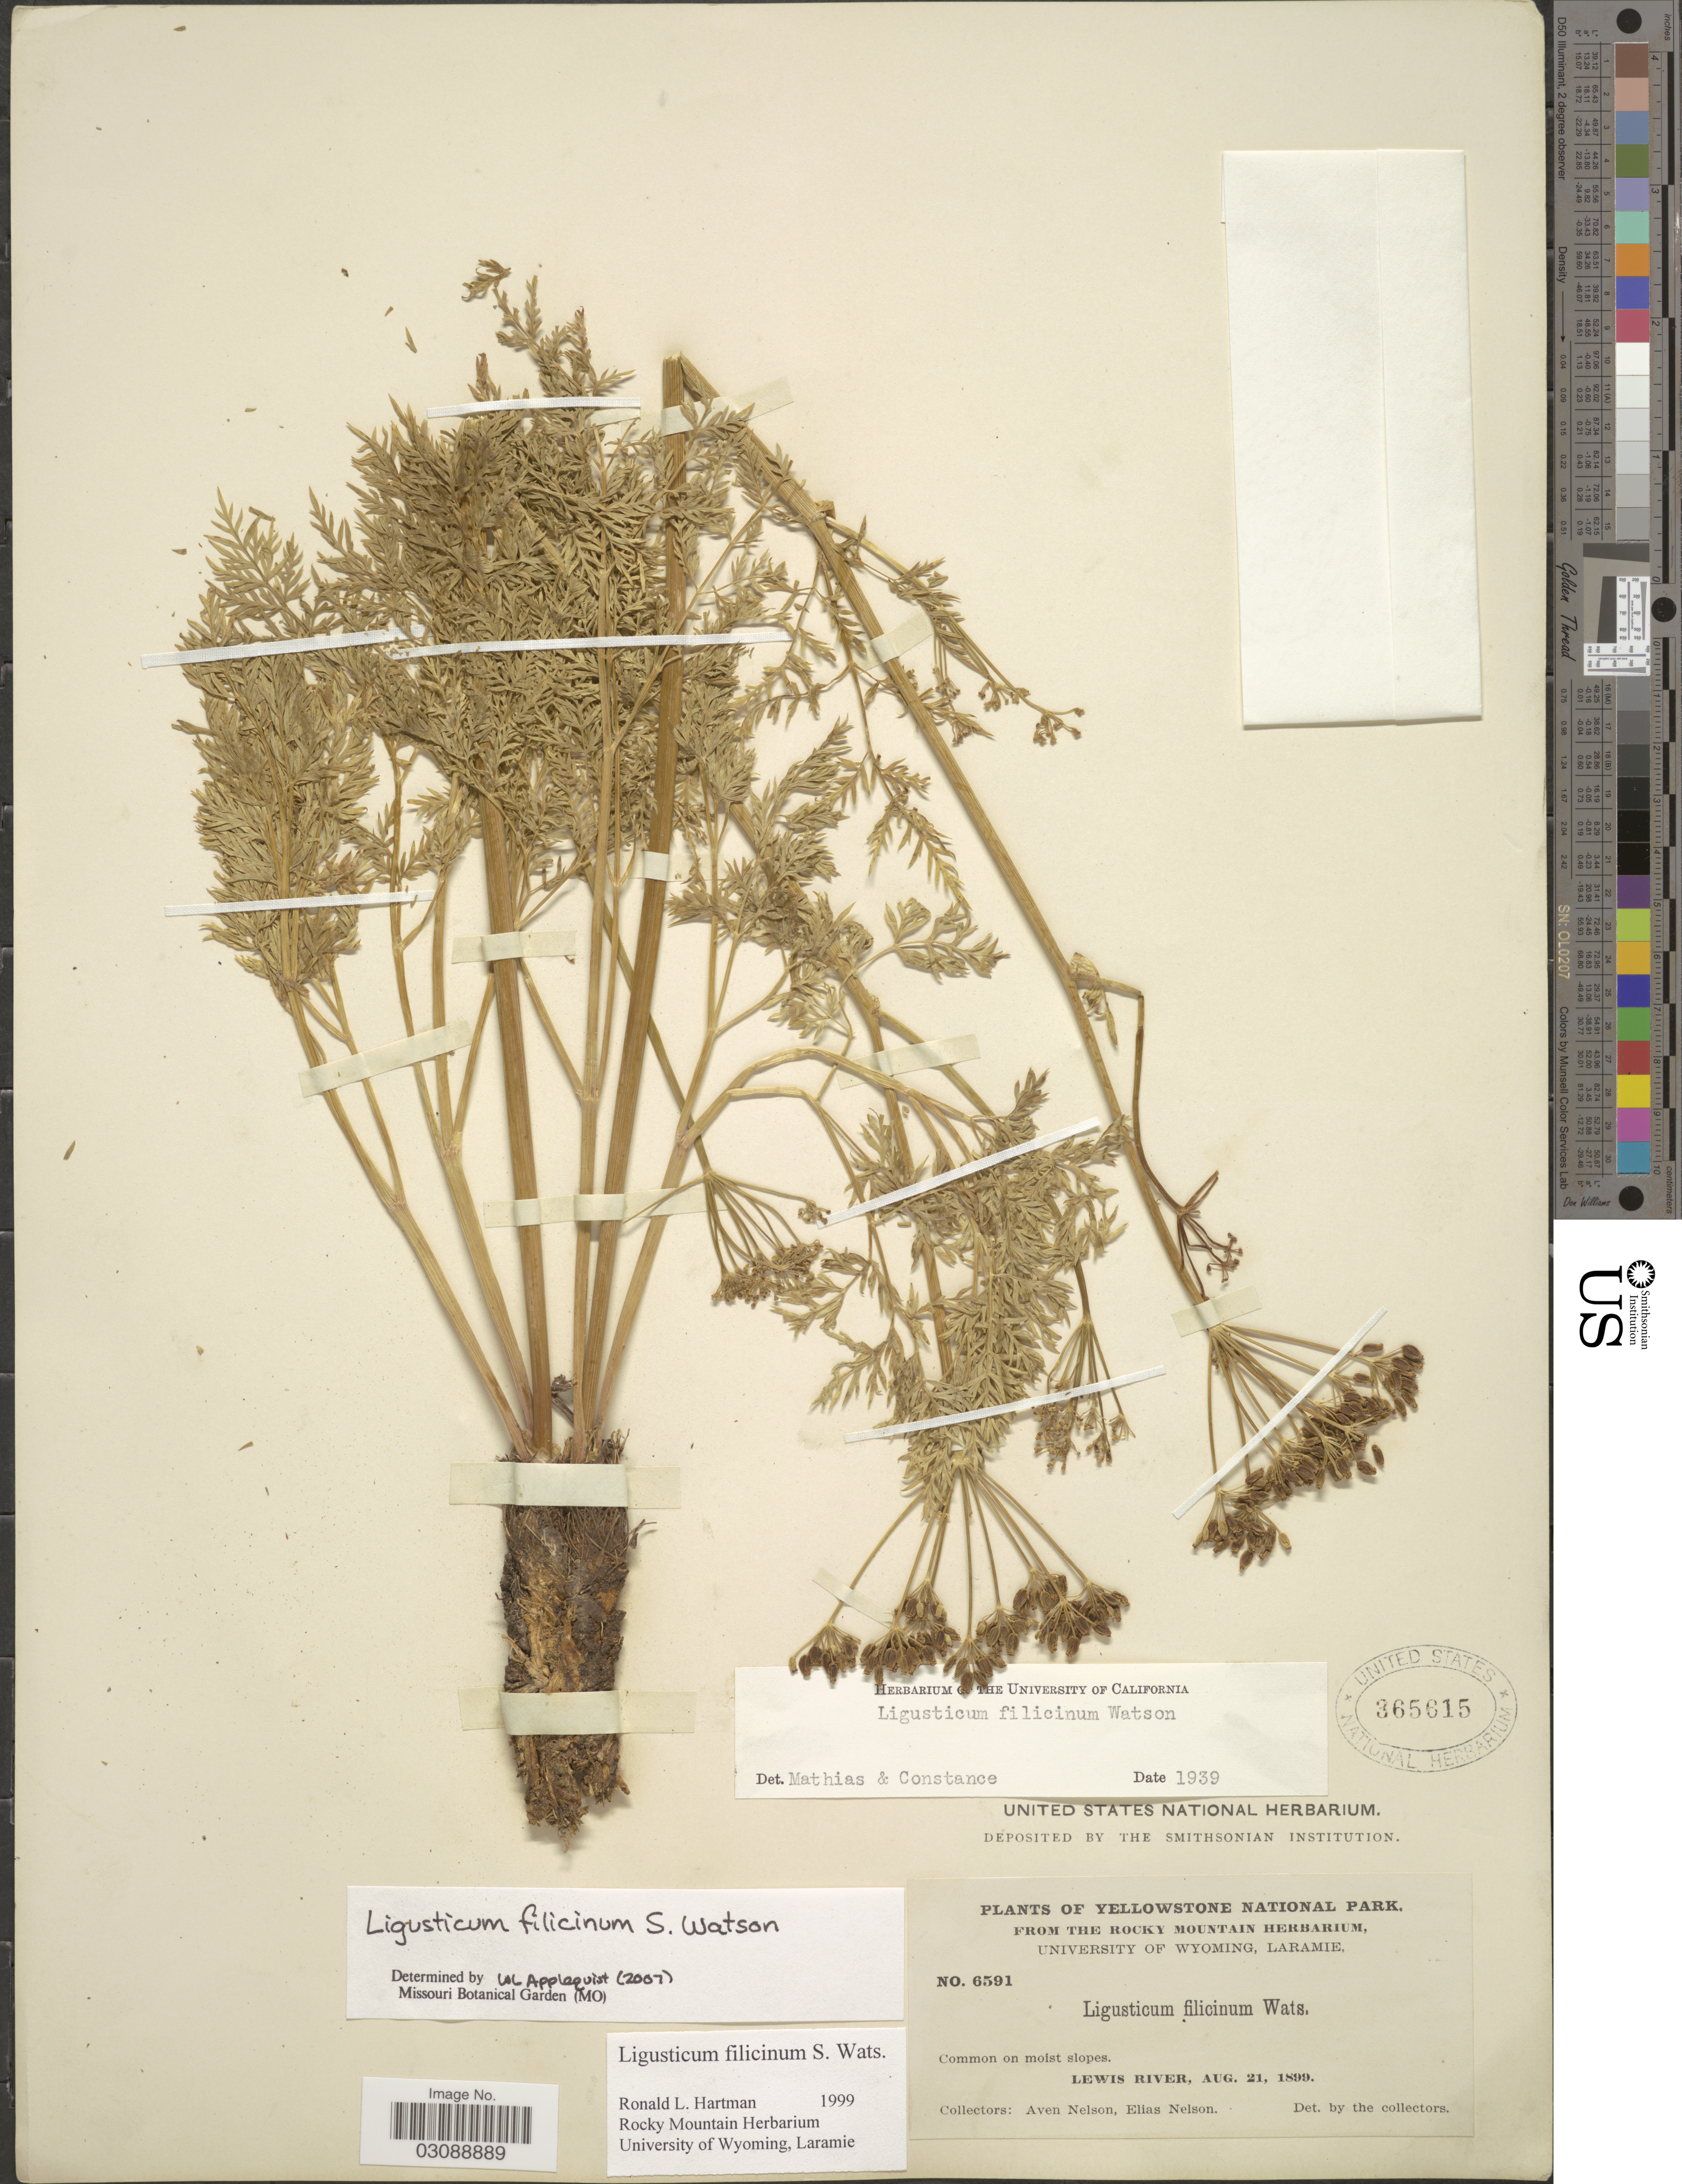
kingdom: Plantae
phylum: Tracheophyta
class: Magnoliopsida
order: Apiales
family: Apiaceae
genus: Ligusticum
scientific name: Ligusticum filicinum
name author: S. Watson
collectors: A. Nelson & E. Nelson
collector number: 6591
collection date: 1899-08-21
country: United States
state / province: Wyoming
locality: Yellowstone National Park. Lewis River.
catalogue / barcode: US 365615